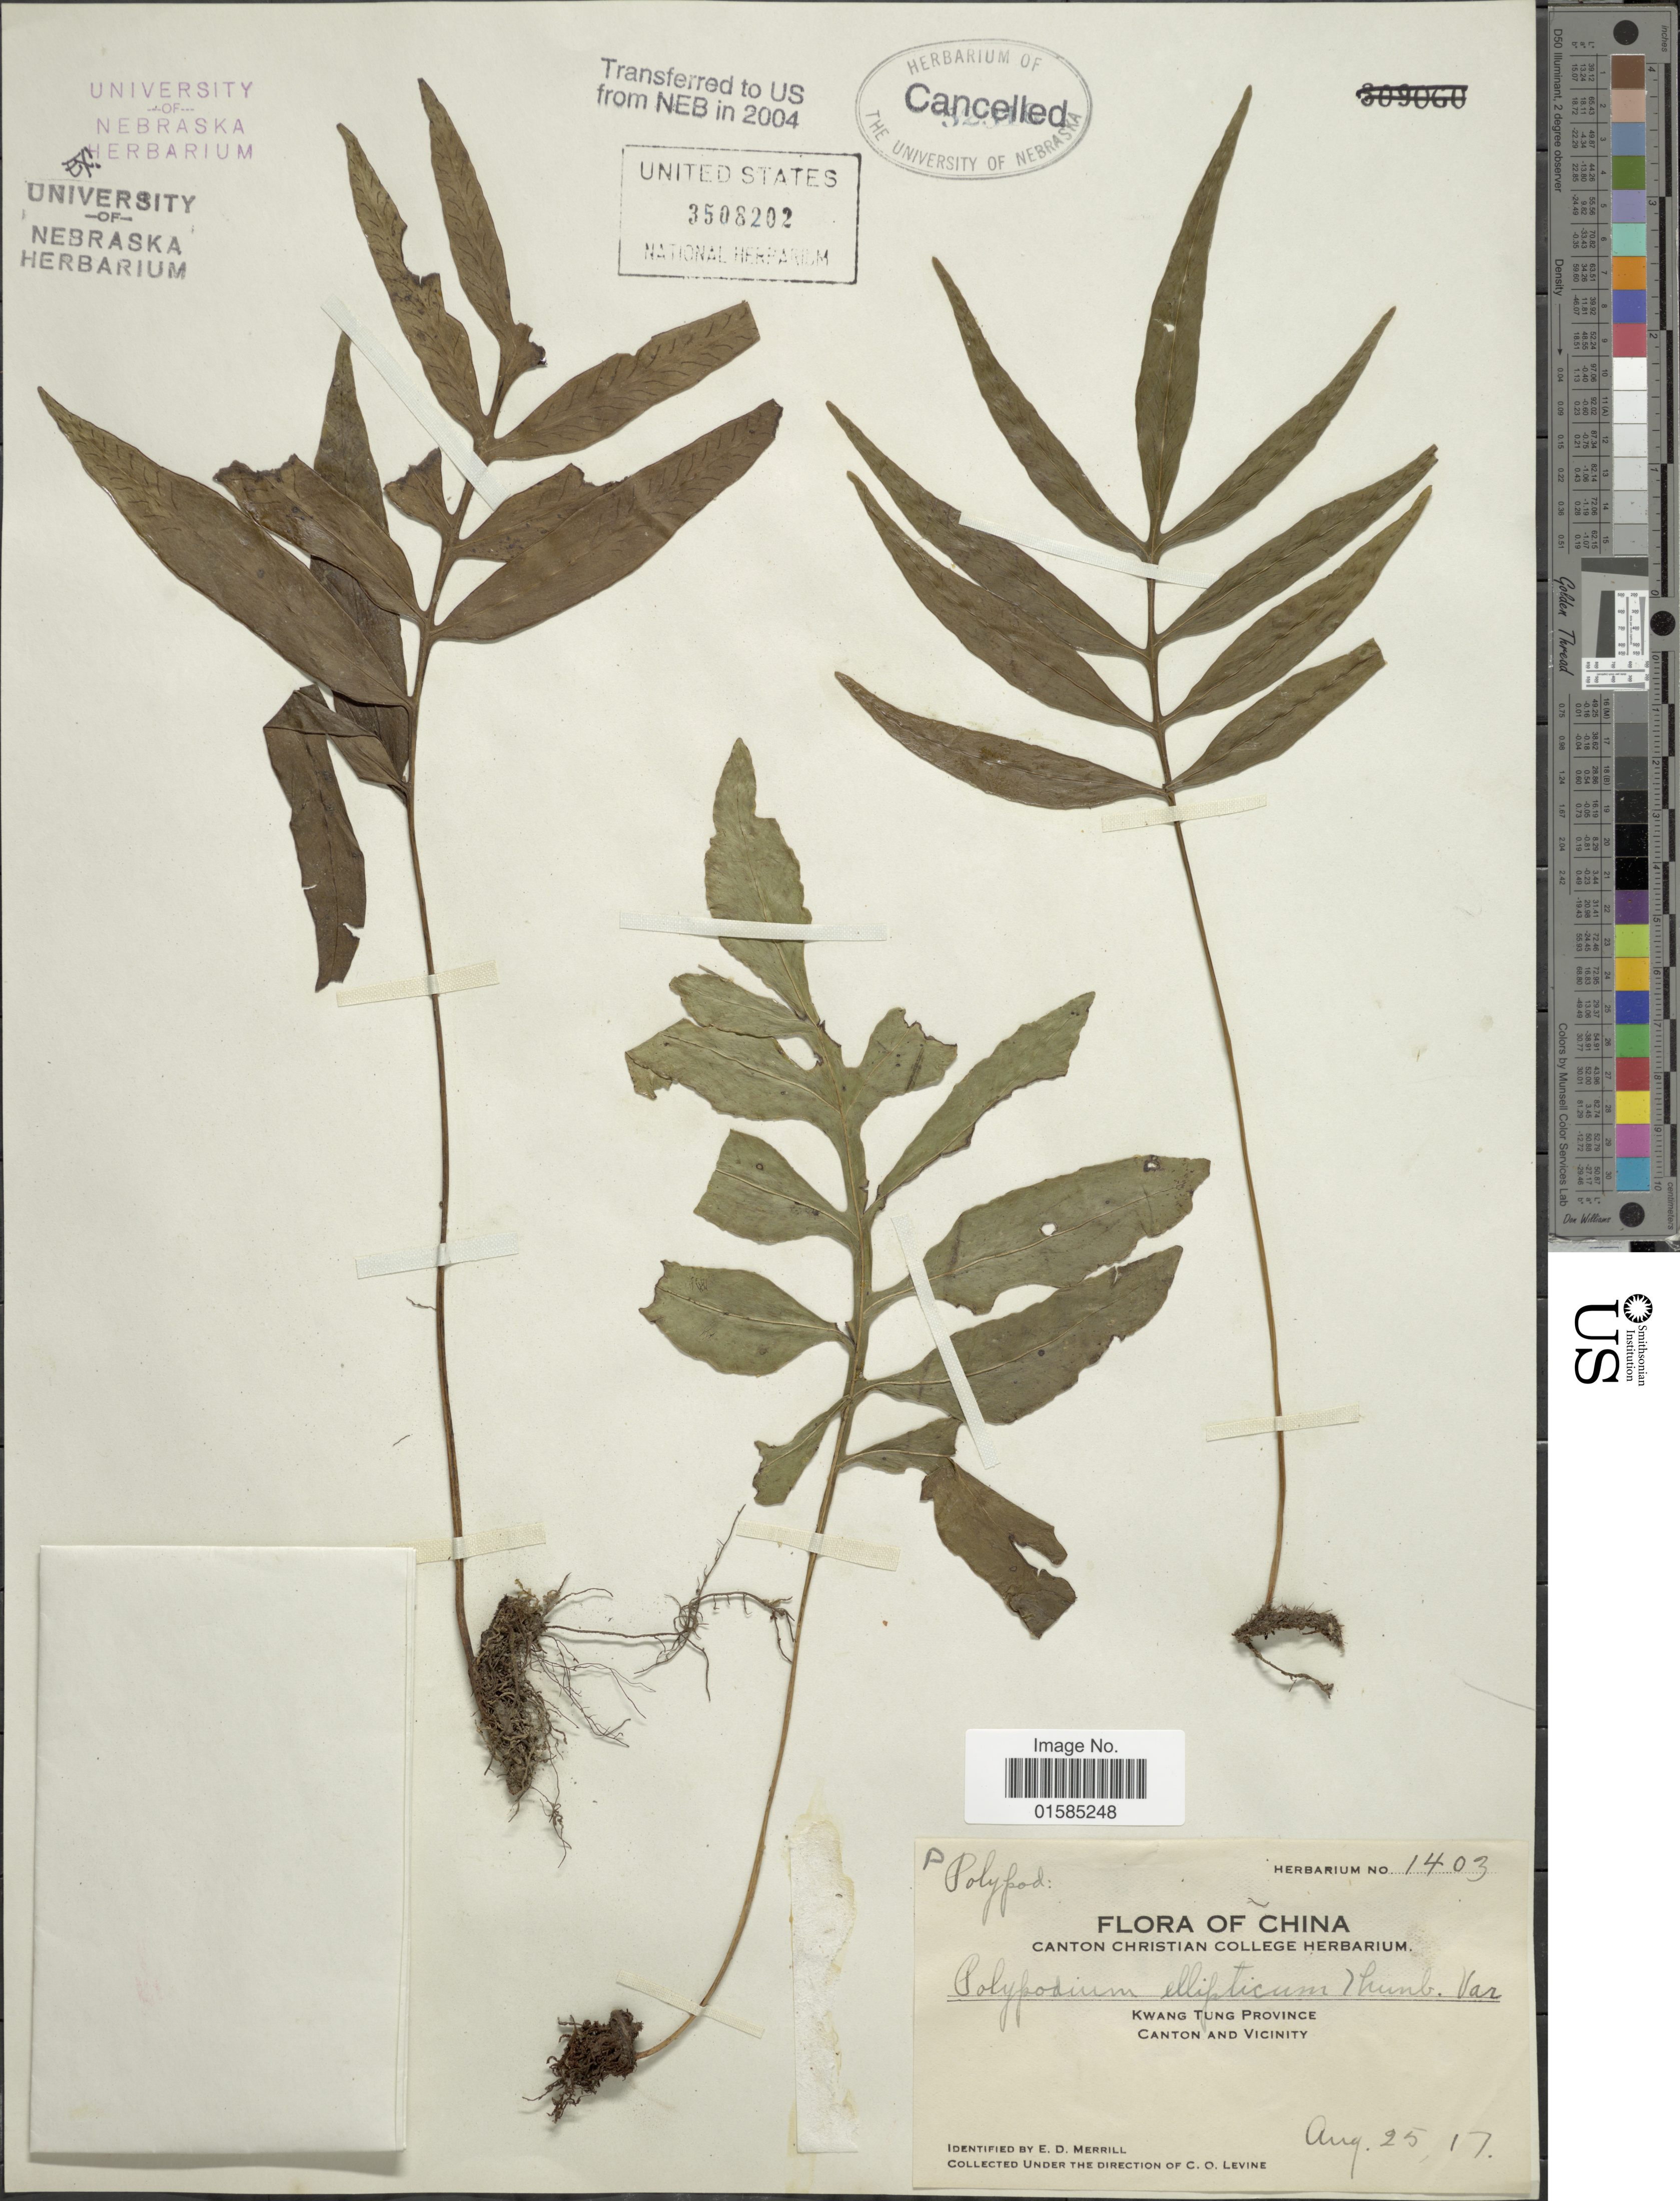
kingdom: Plantae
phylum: Tracheophyta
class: Polypodiopsida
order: Polypodiales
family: Polypodiaceae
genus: Leptochilus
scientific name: Leptochilus ellipticus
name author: (Thunb.) Noot.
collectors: C. O. Levine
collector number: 1403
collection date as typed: Transcribed d/m/y: 25/8/17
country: China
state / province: Guangdong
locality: China, Kwang Tung Province, Canton and vicinity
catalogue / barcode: US 3508202